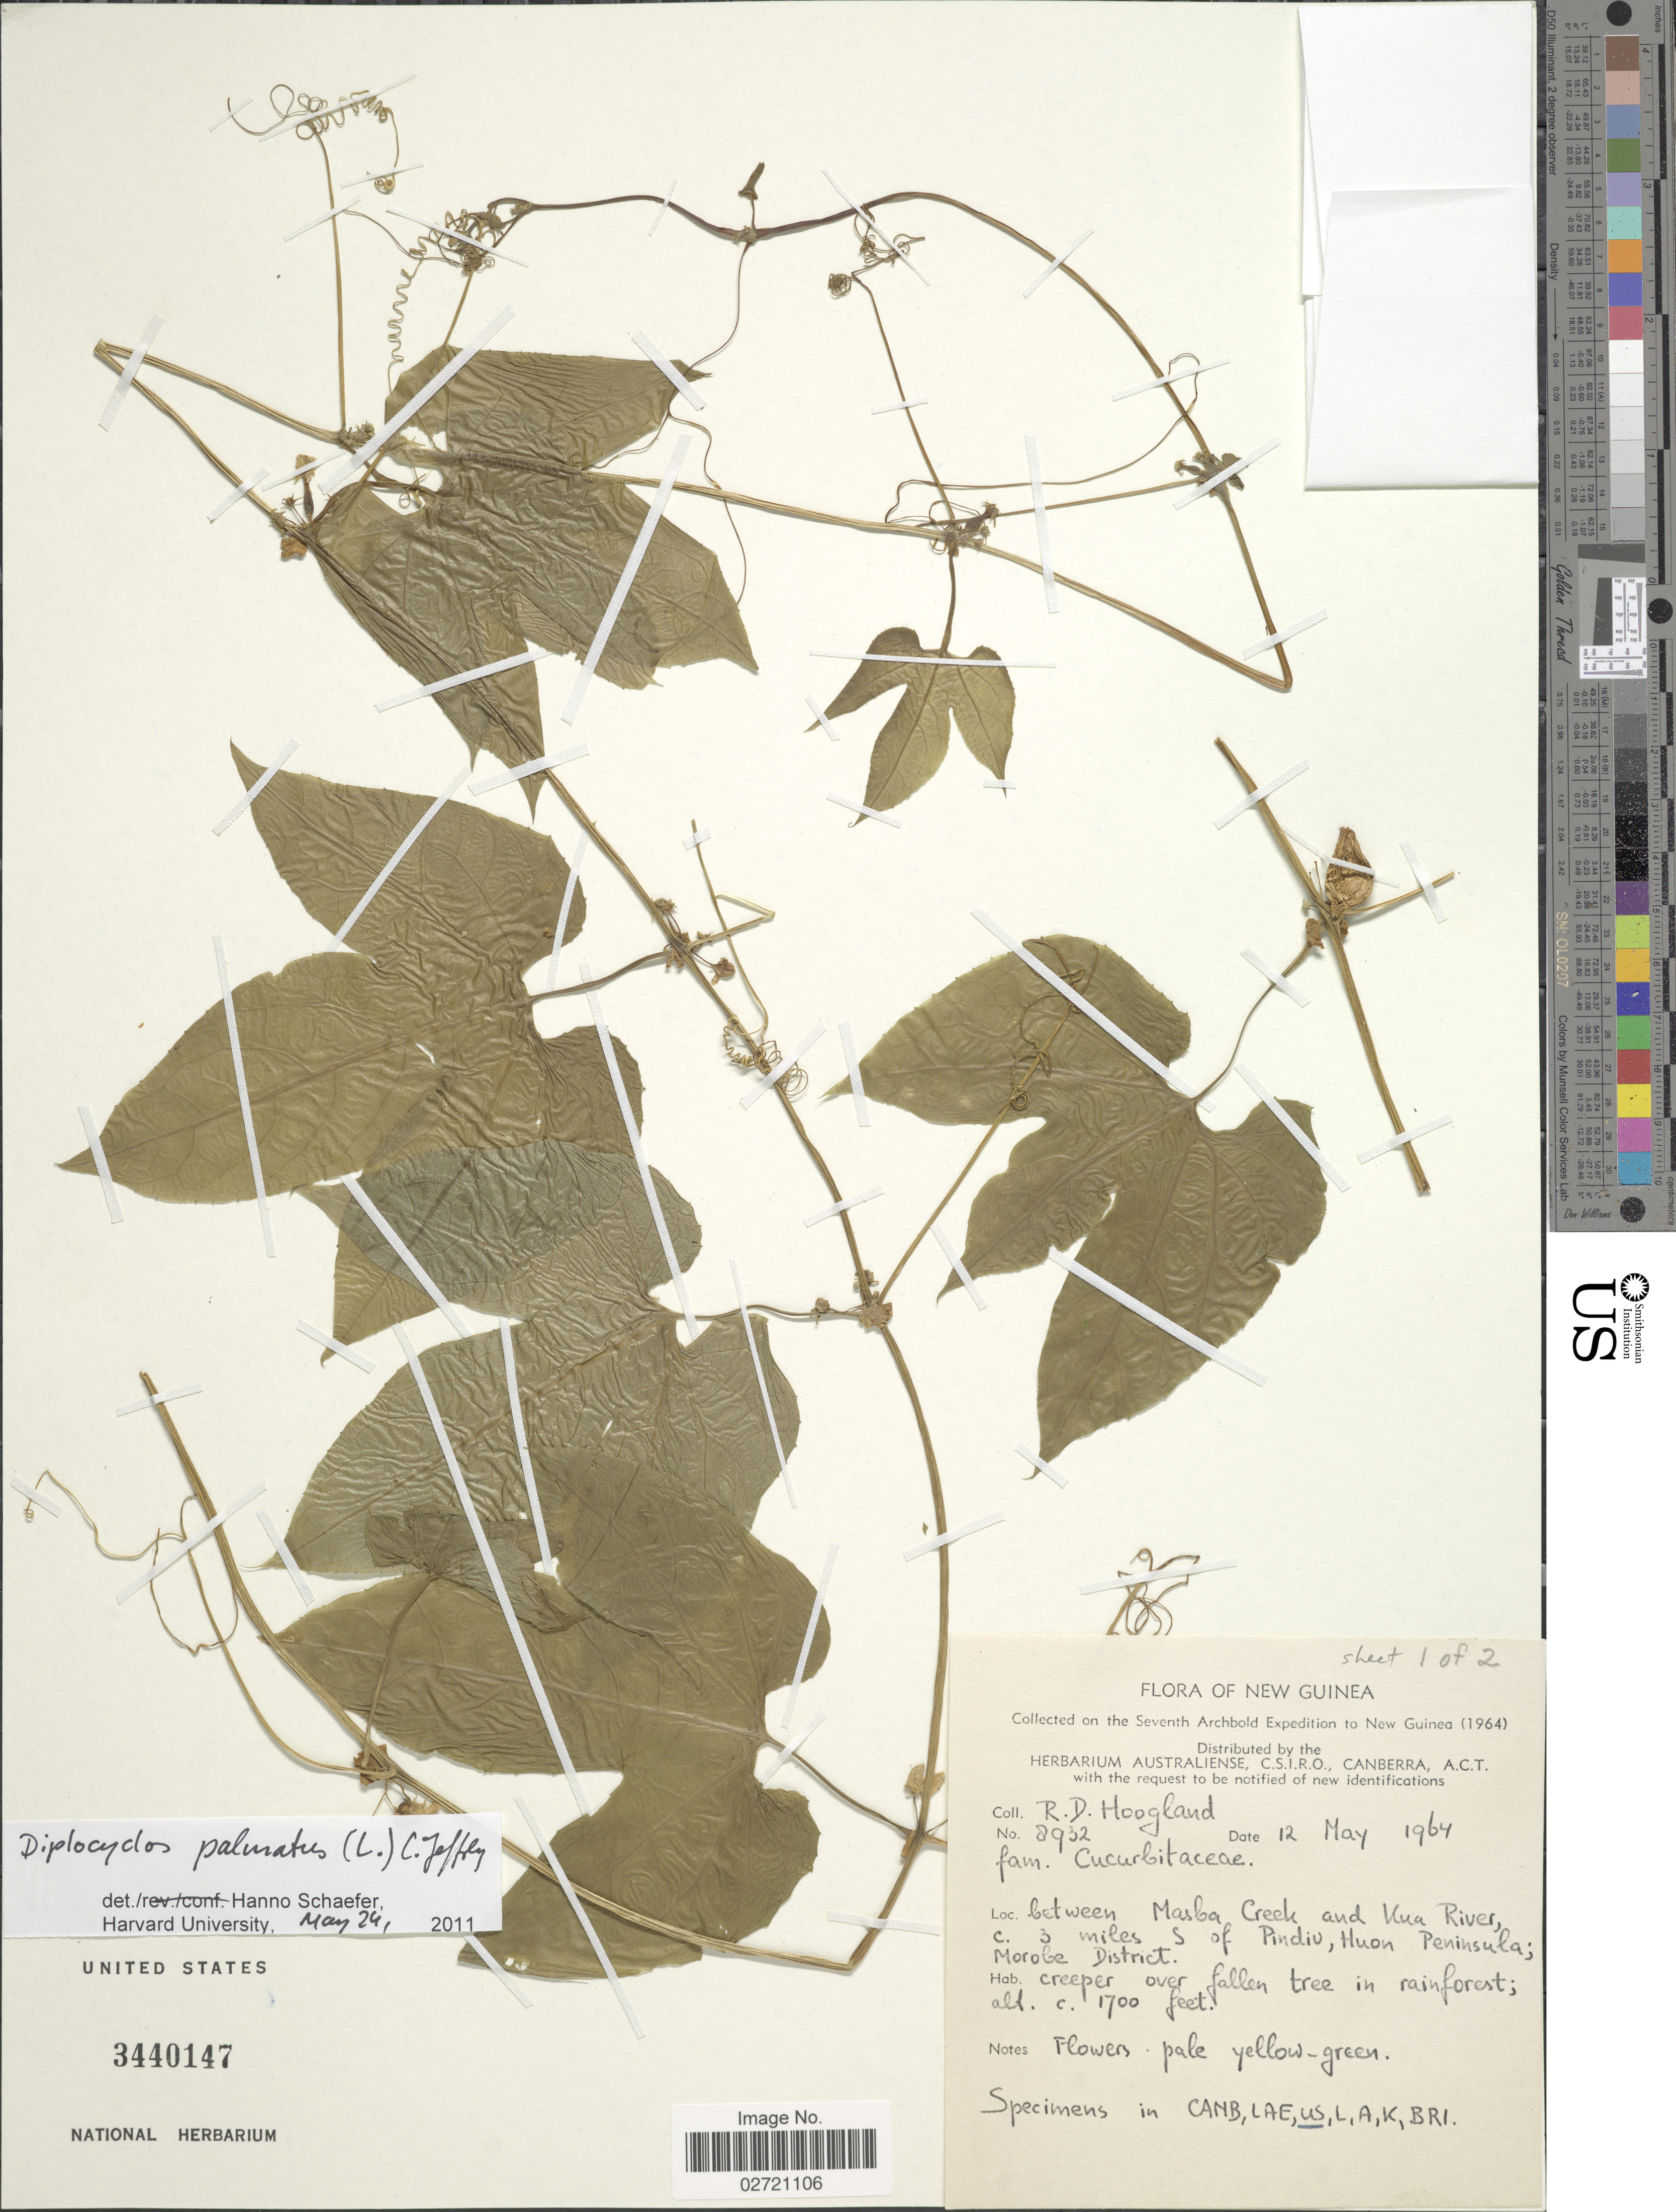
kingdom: Plantae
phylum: Tracheophyta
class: Magnoliopsida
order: Cucurbitales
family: Cucurbitaceae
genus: Diplocyclos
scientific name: Diplocyclos palmatus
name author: (L.) C. Jeffrey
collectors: R. D. Hoogland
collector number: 8932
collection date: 1964-05-12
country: Papua New Guinea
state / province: Morobe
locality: New Guinea. between Masba Creek and Kua River, c. 3 miles S of Pindiu, Huon Peninsula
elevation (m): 518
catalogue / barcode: US 3440147